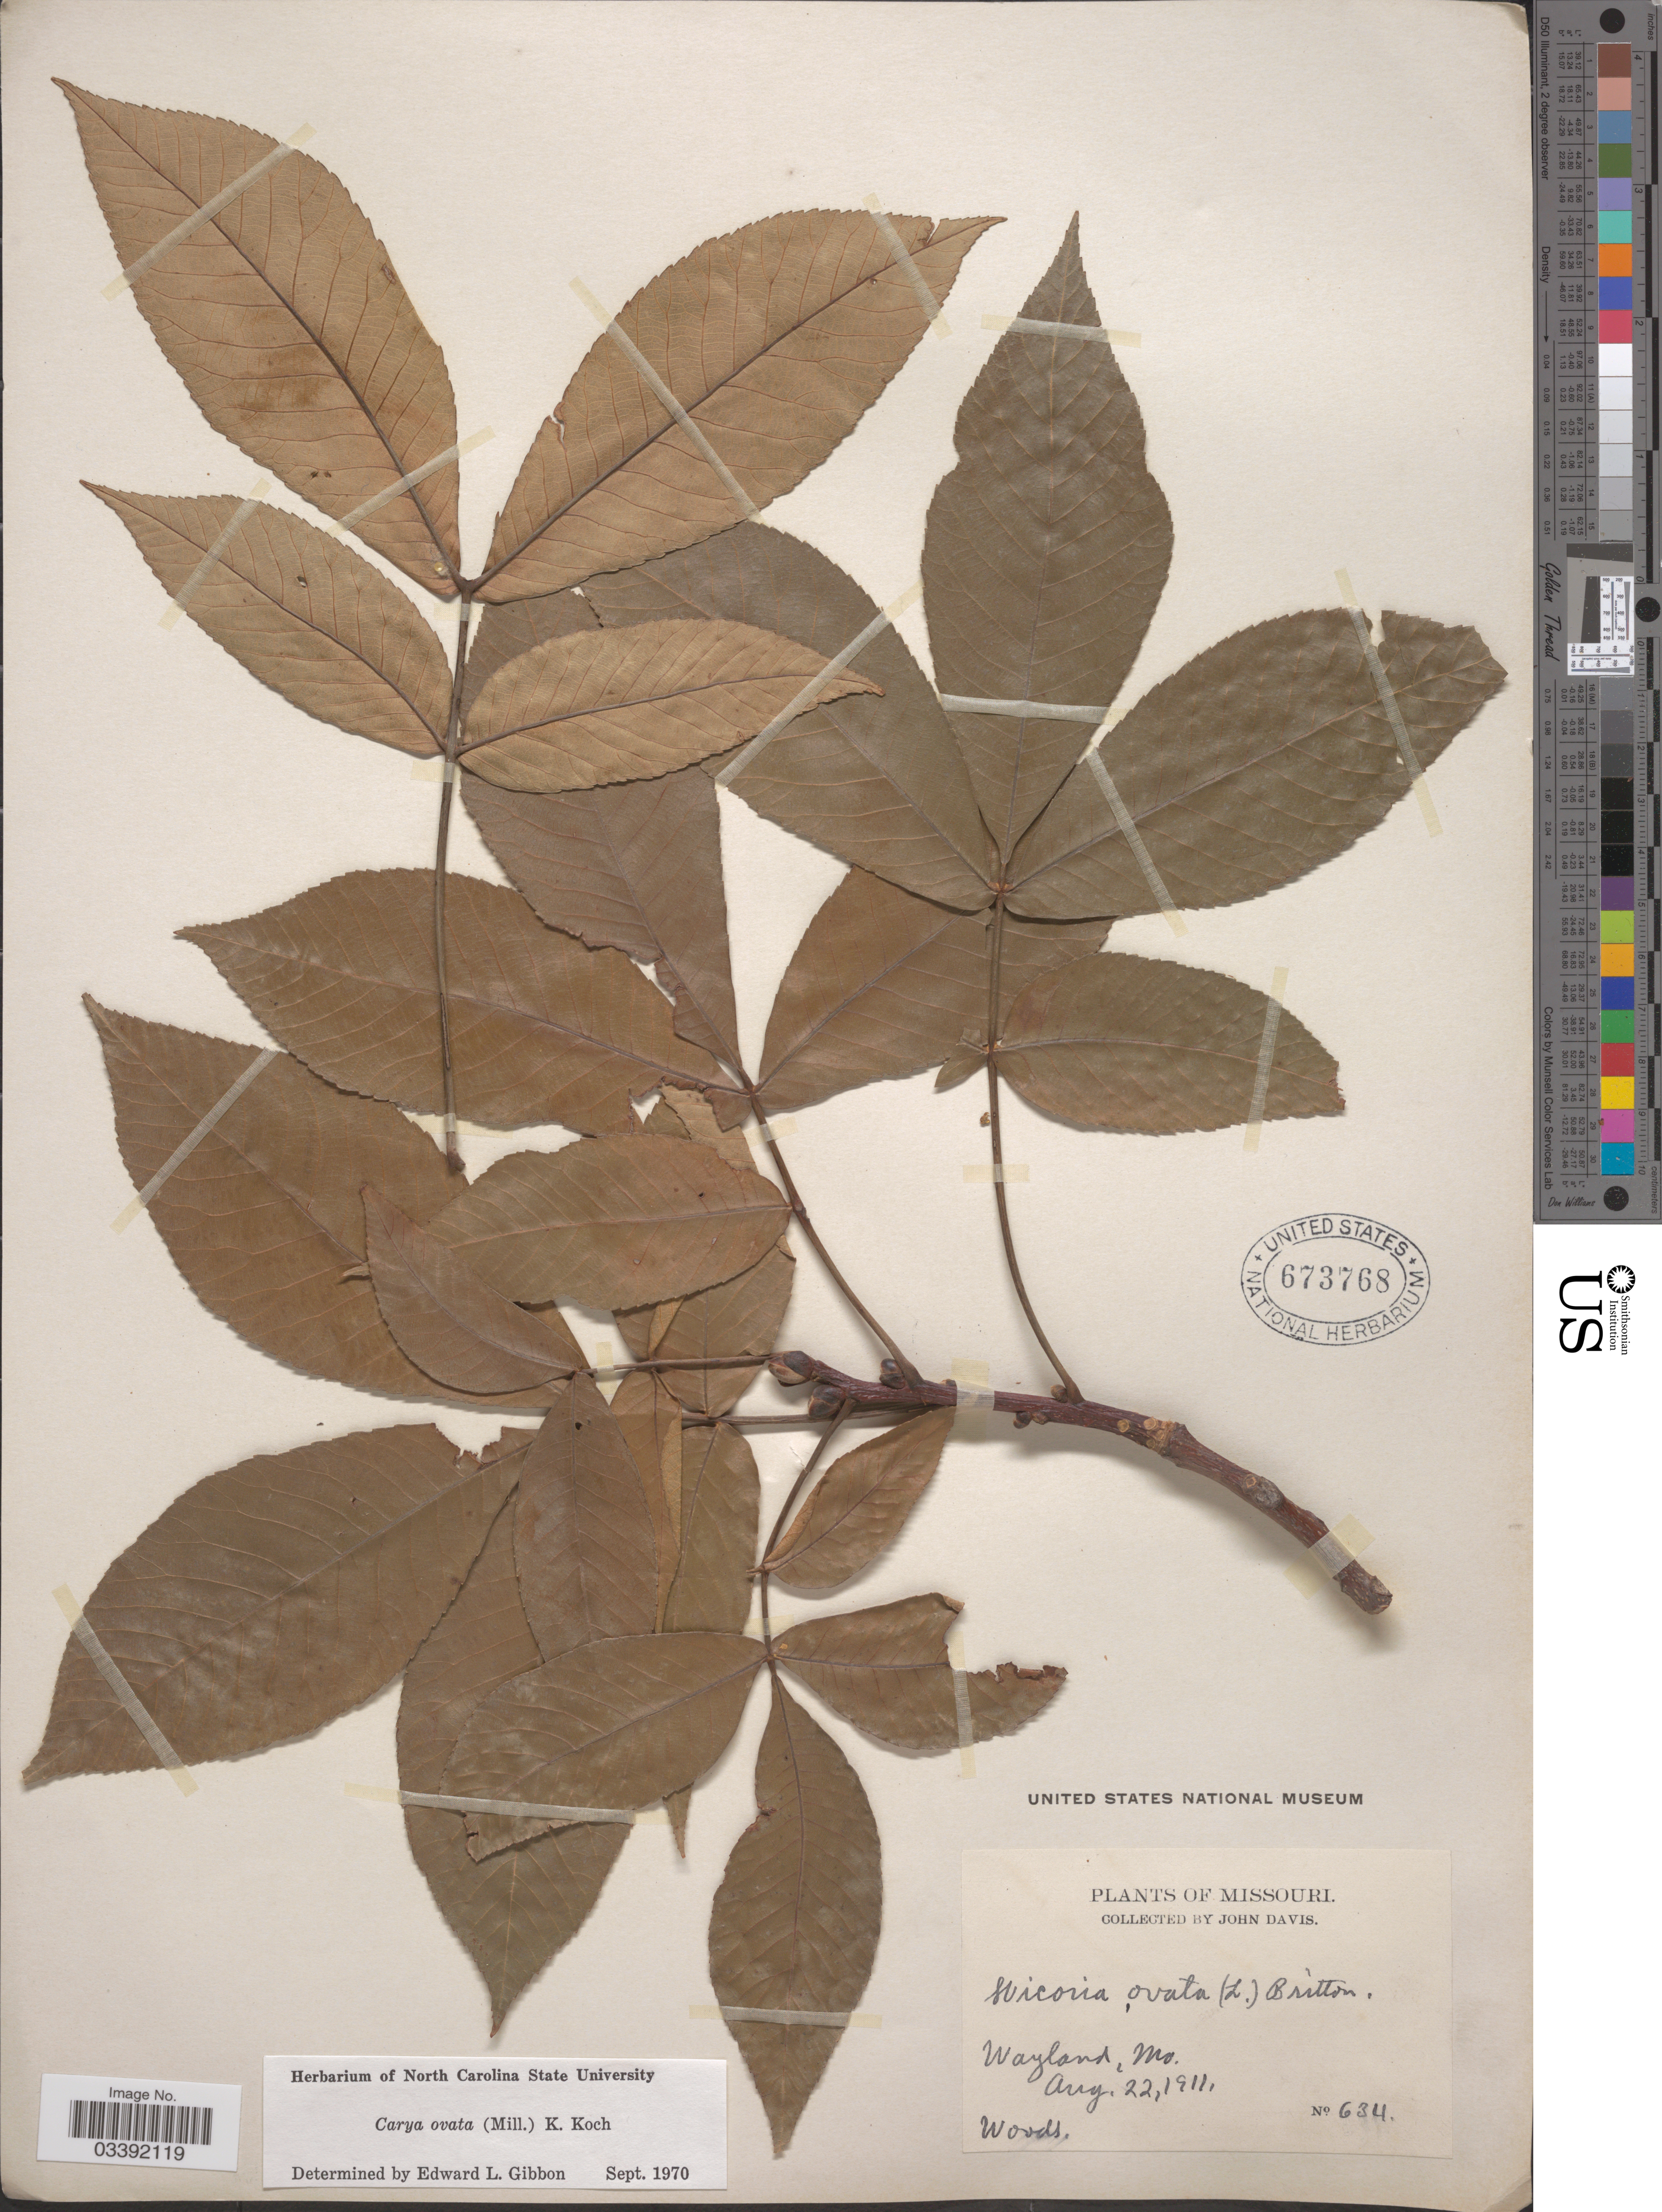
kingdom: Plantae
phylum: Tracheophyta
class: Magnoliopsida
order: Fagales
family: Juglandaceae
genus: Carya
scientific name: Carya ovata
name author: (Mill.) K. Koch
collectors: J. Davis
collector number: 634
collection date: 1911-08-22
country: United States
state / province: Missouri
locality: Wayland.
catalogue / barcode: US 673768